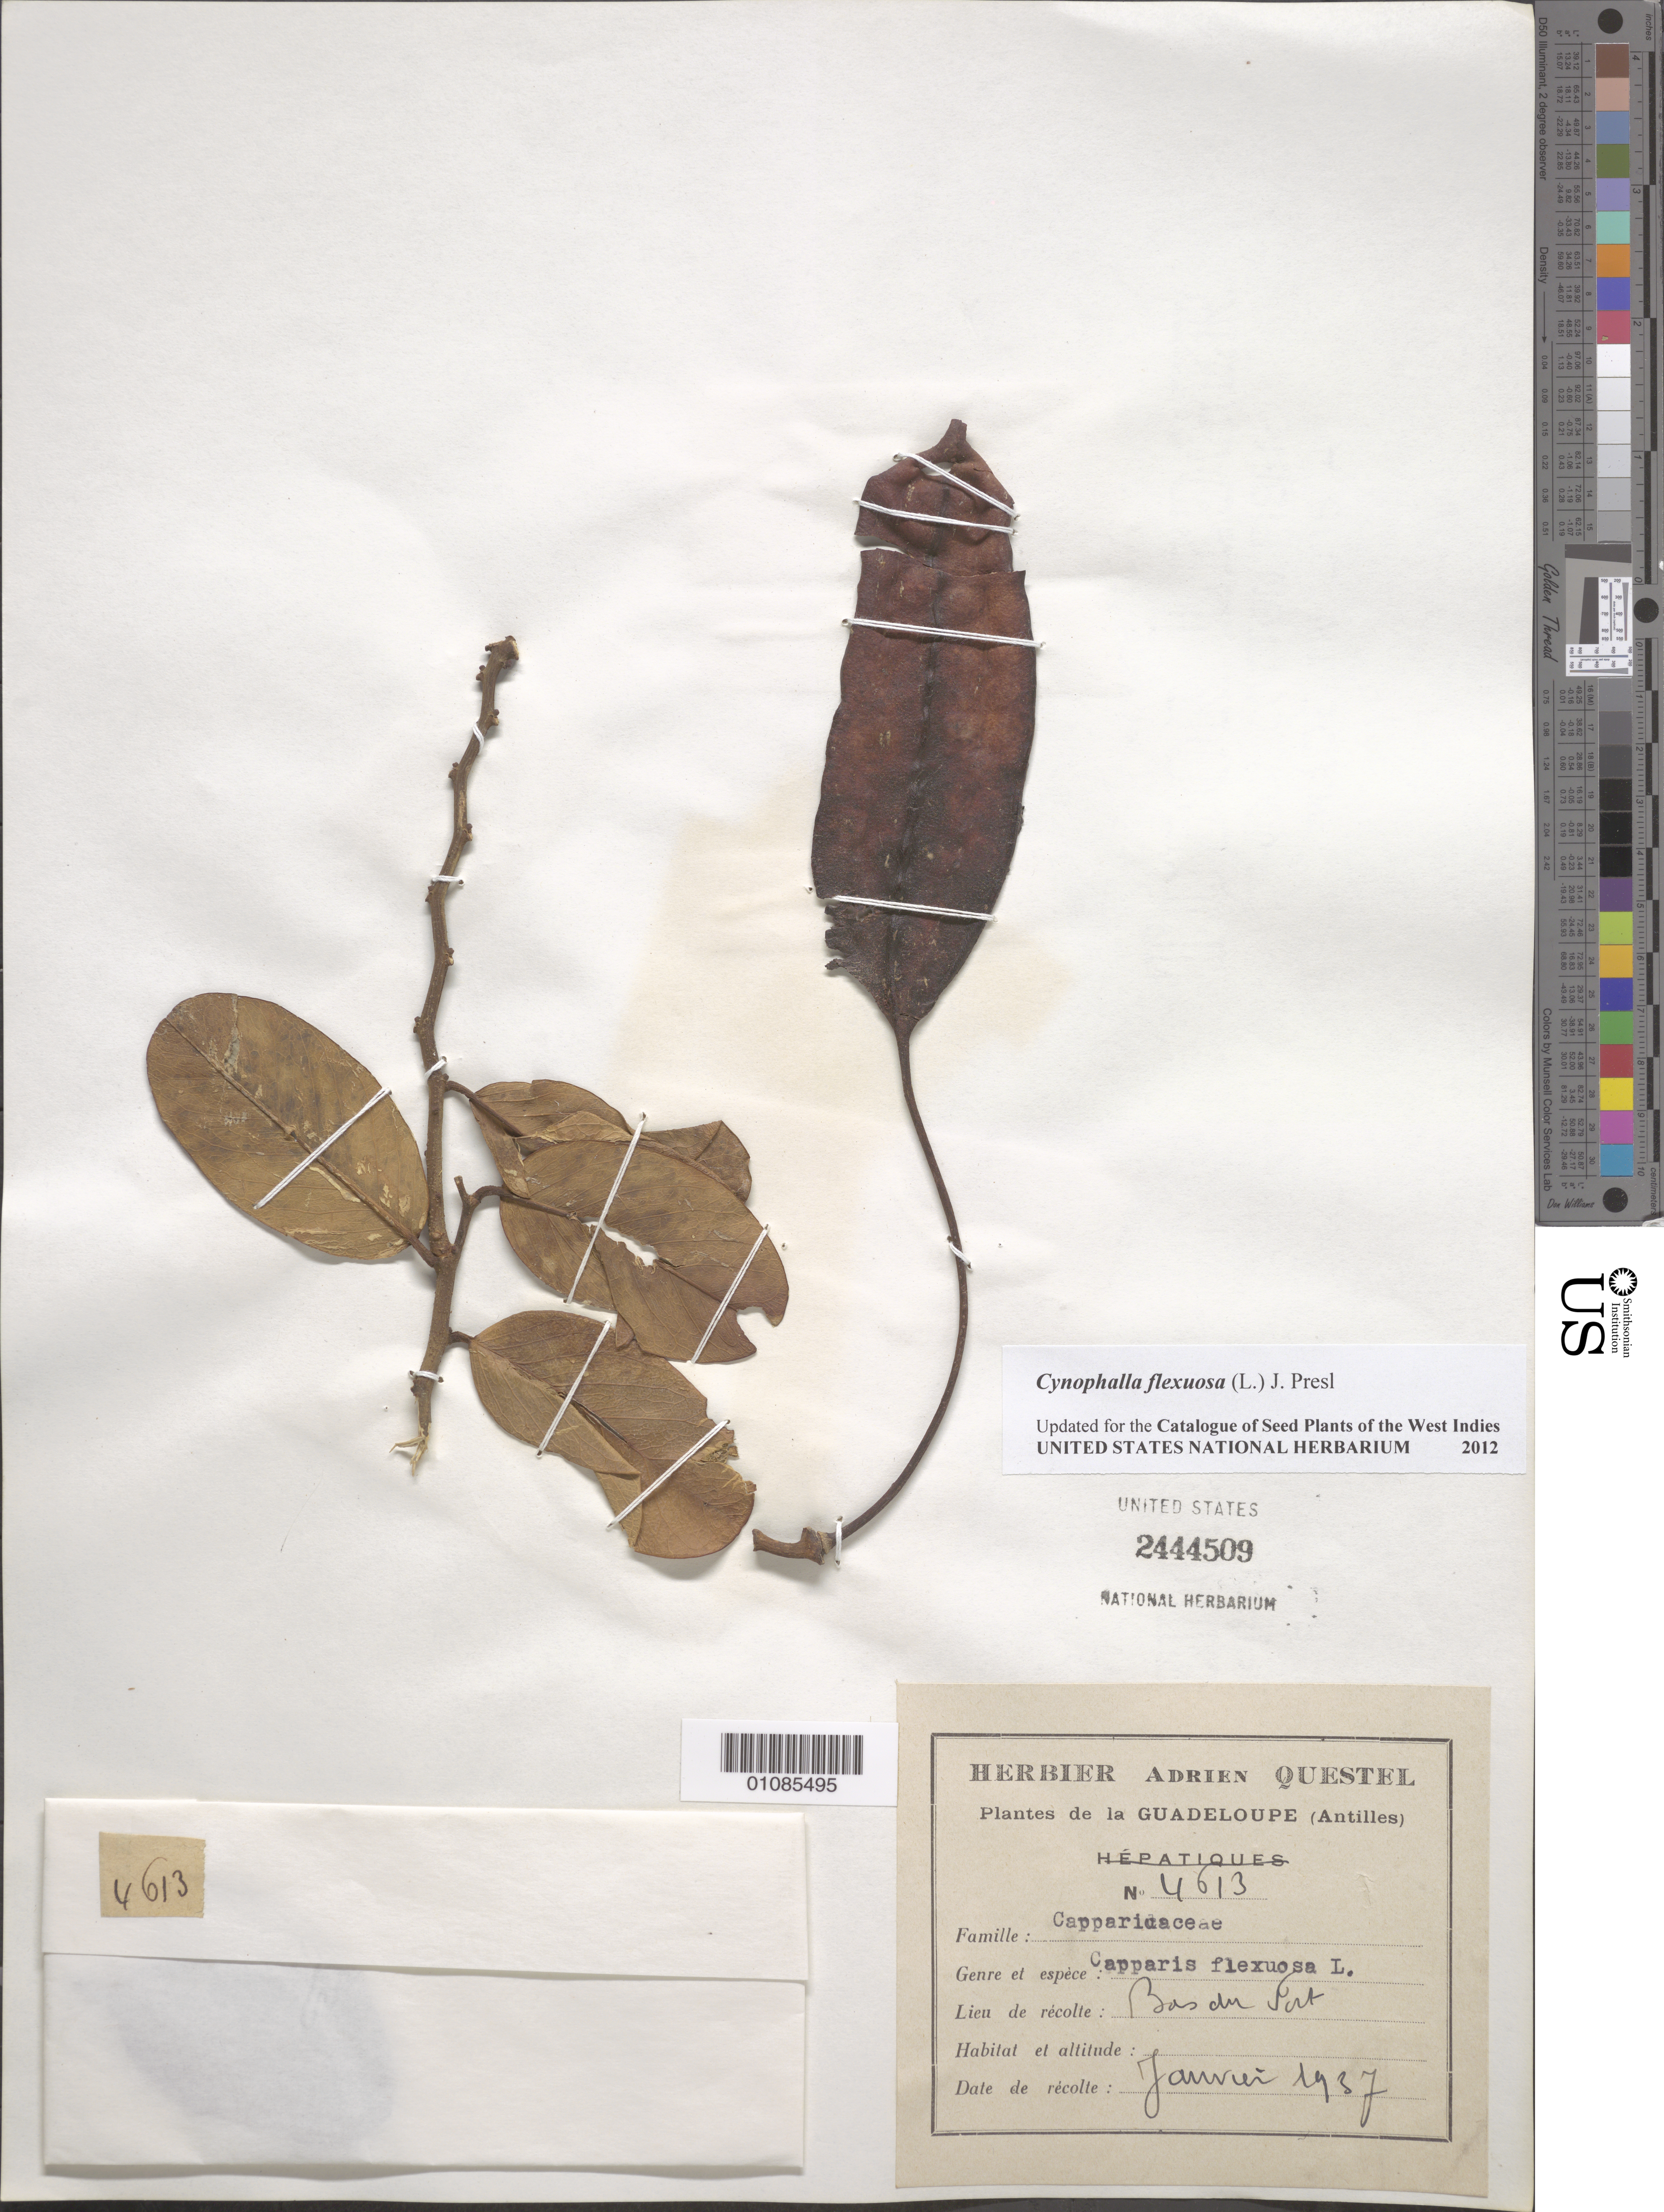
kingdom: Plantae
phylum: Tracheophyta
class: Magnoliopsida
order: Brassicales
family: Capparaceae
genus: Cynophalla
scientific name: Cynophalla flexuosa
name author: (L.) J. Presl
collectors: A. Questel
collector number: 4613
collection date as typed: Jan 1937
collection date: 1937-01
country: Guadeloupe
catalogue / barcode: US 2444509